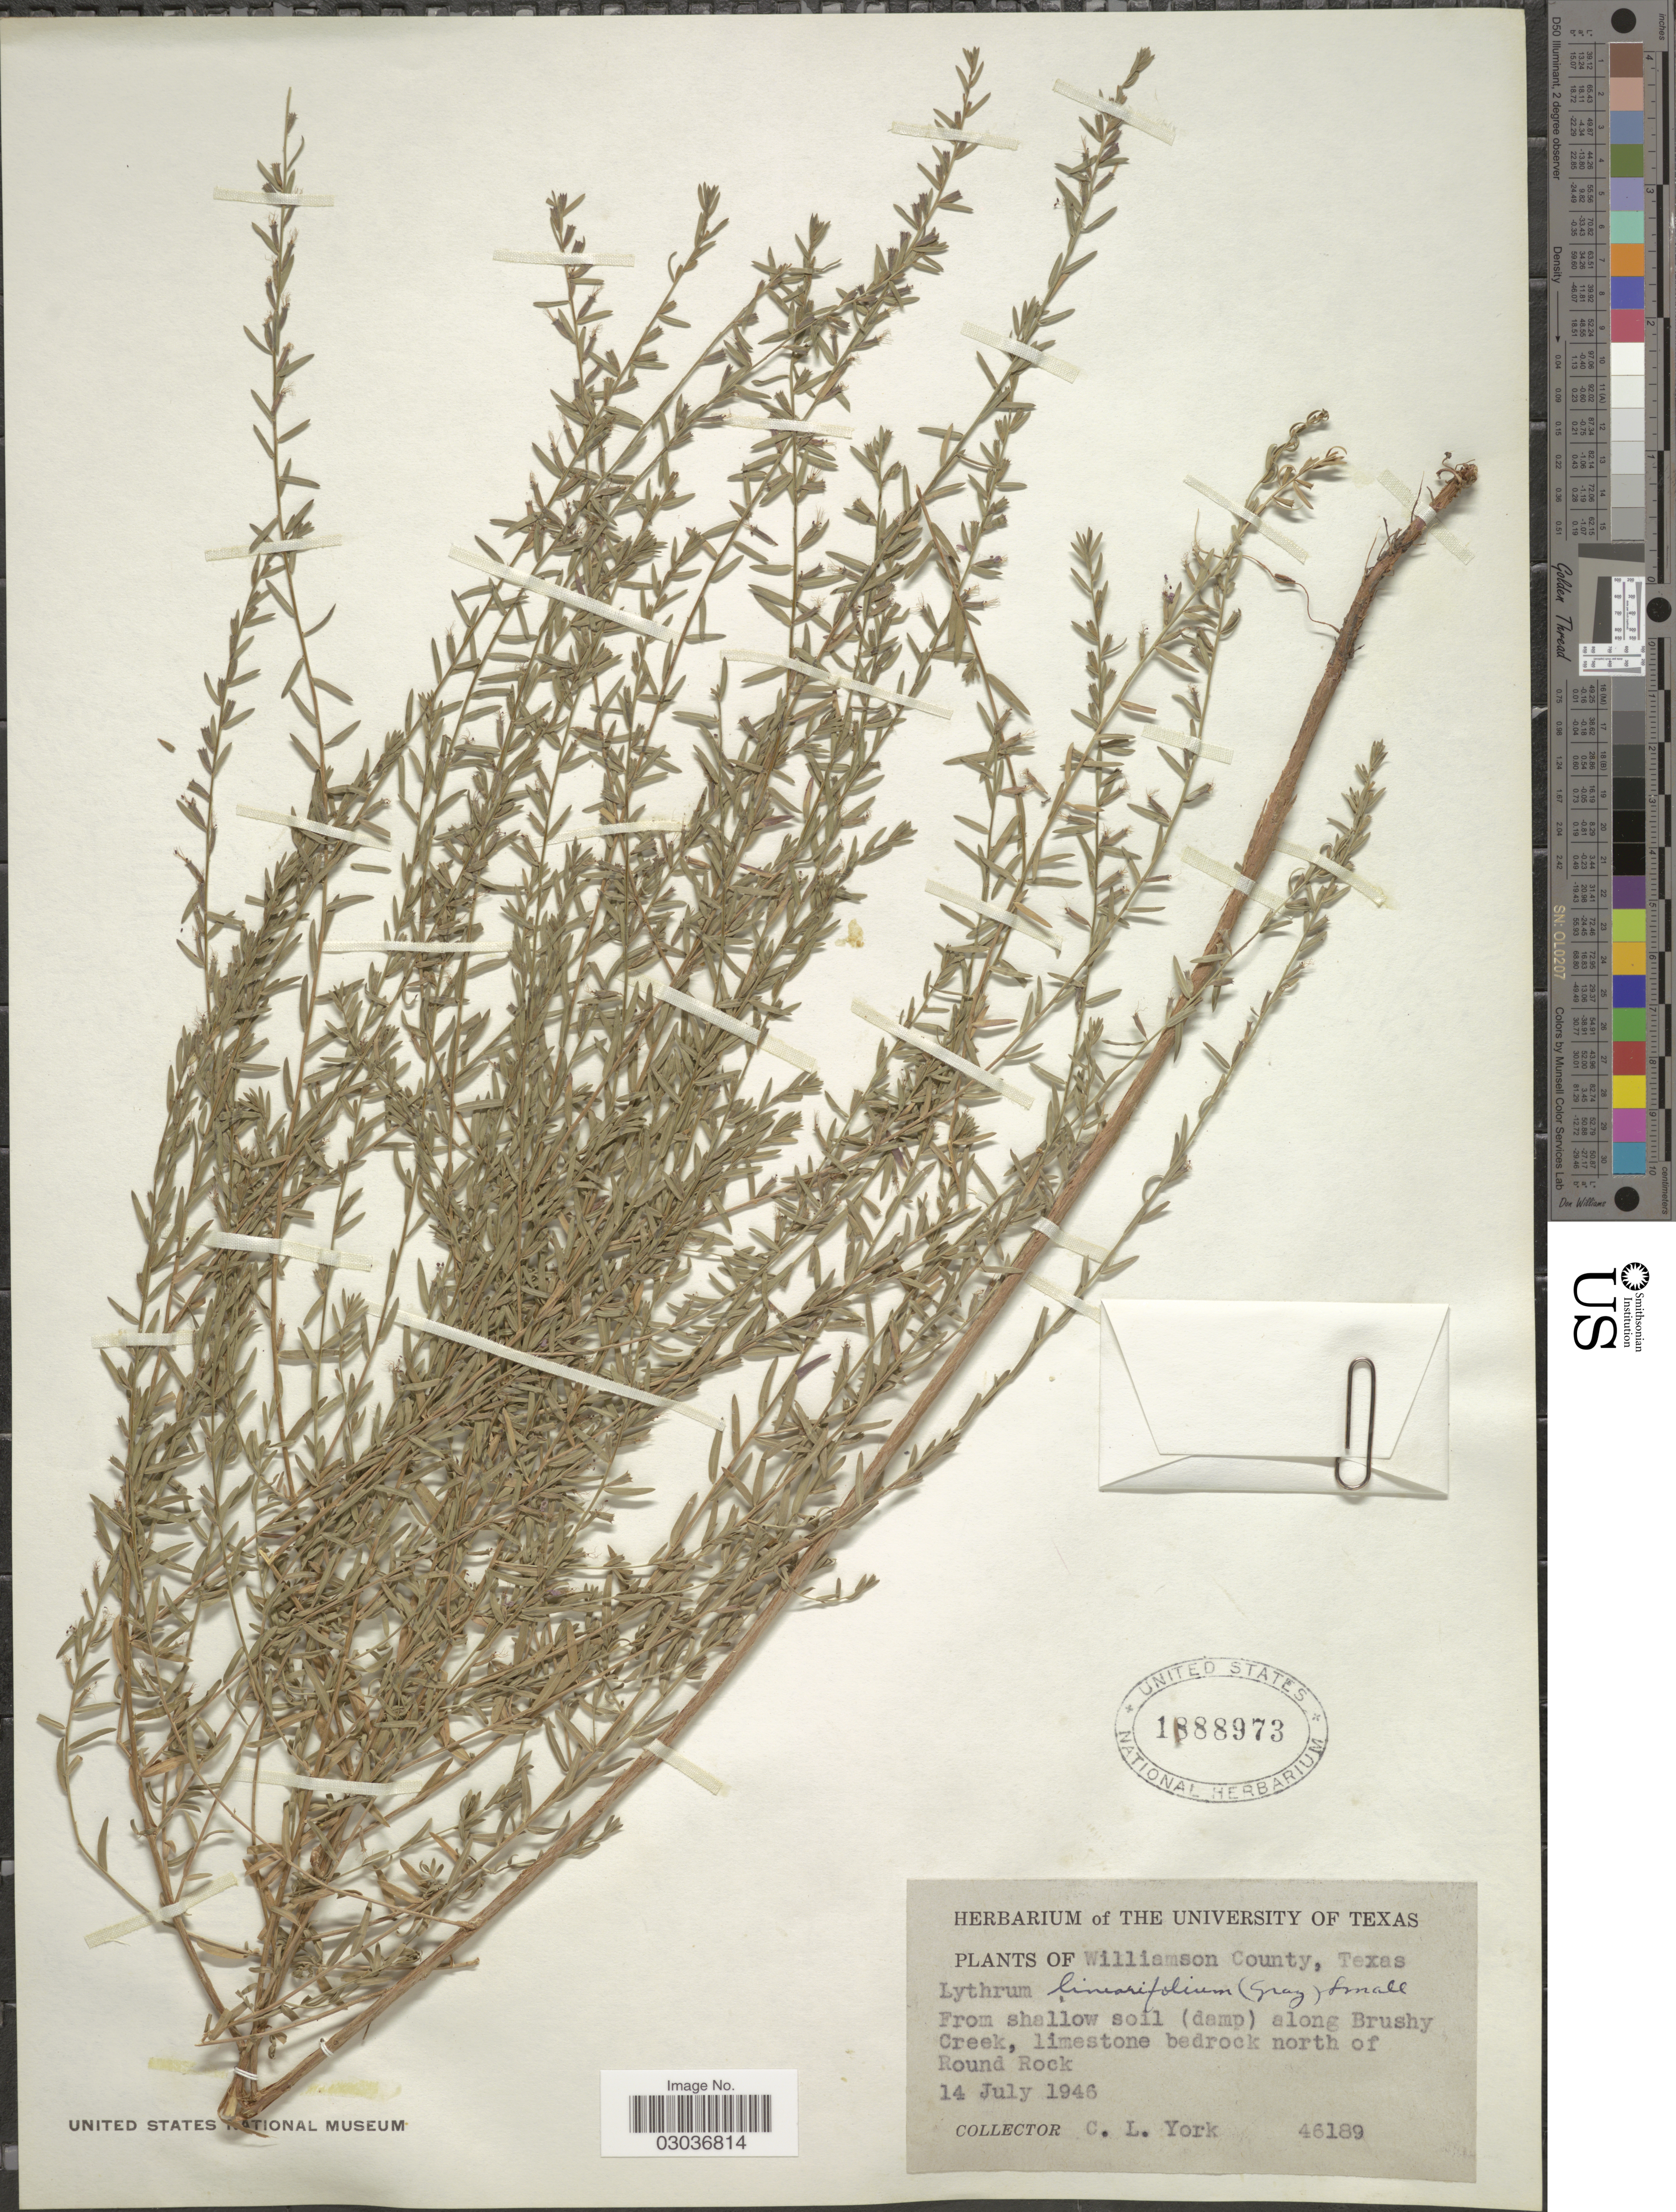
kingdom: Plantae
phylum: Tracheophyta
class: Magnoliopsida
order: Myrtales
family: Lythraceae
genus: Lythrum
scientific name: Lythrum californicum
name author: Torr. & A. Gray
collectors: C. L. York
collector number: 46189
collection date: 1946-07-14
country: United States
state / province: Texas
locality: Williamson County. From shallow soil (damp) along Brushy Creek, limestone bedrock north of Round Rock.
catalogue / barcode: US 1888973